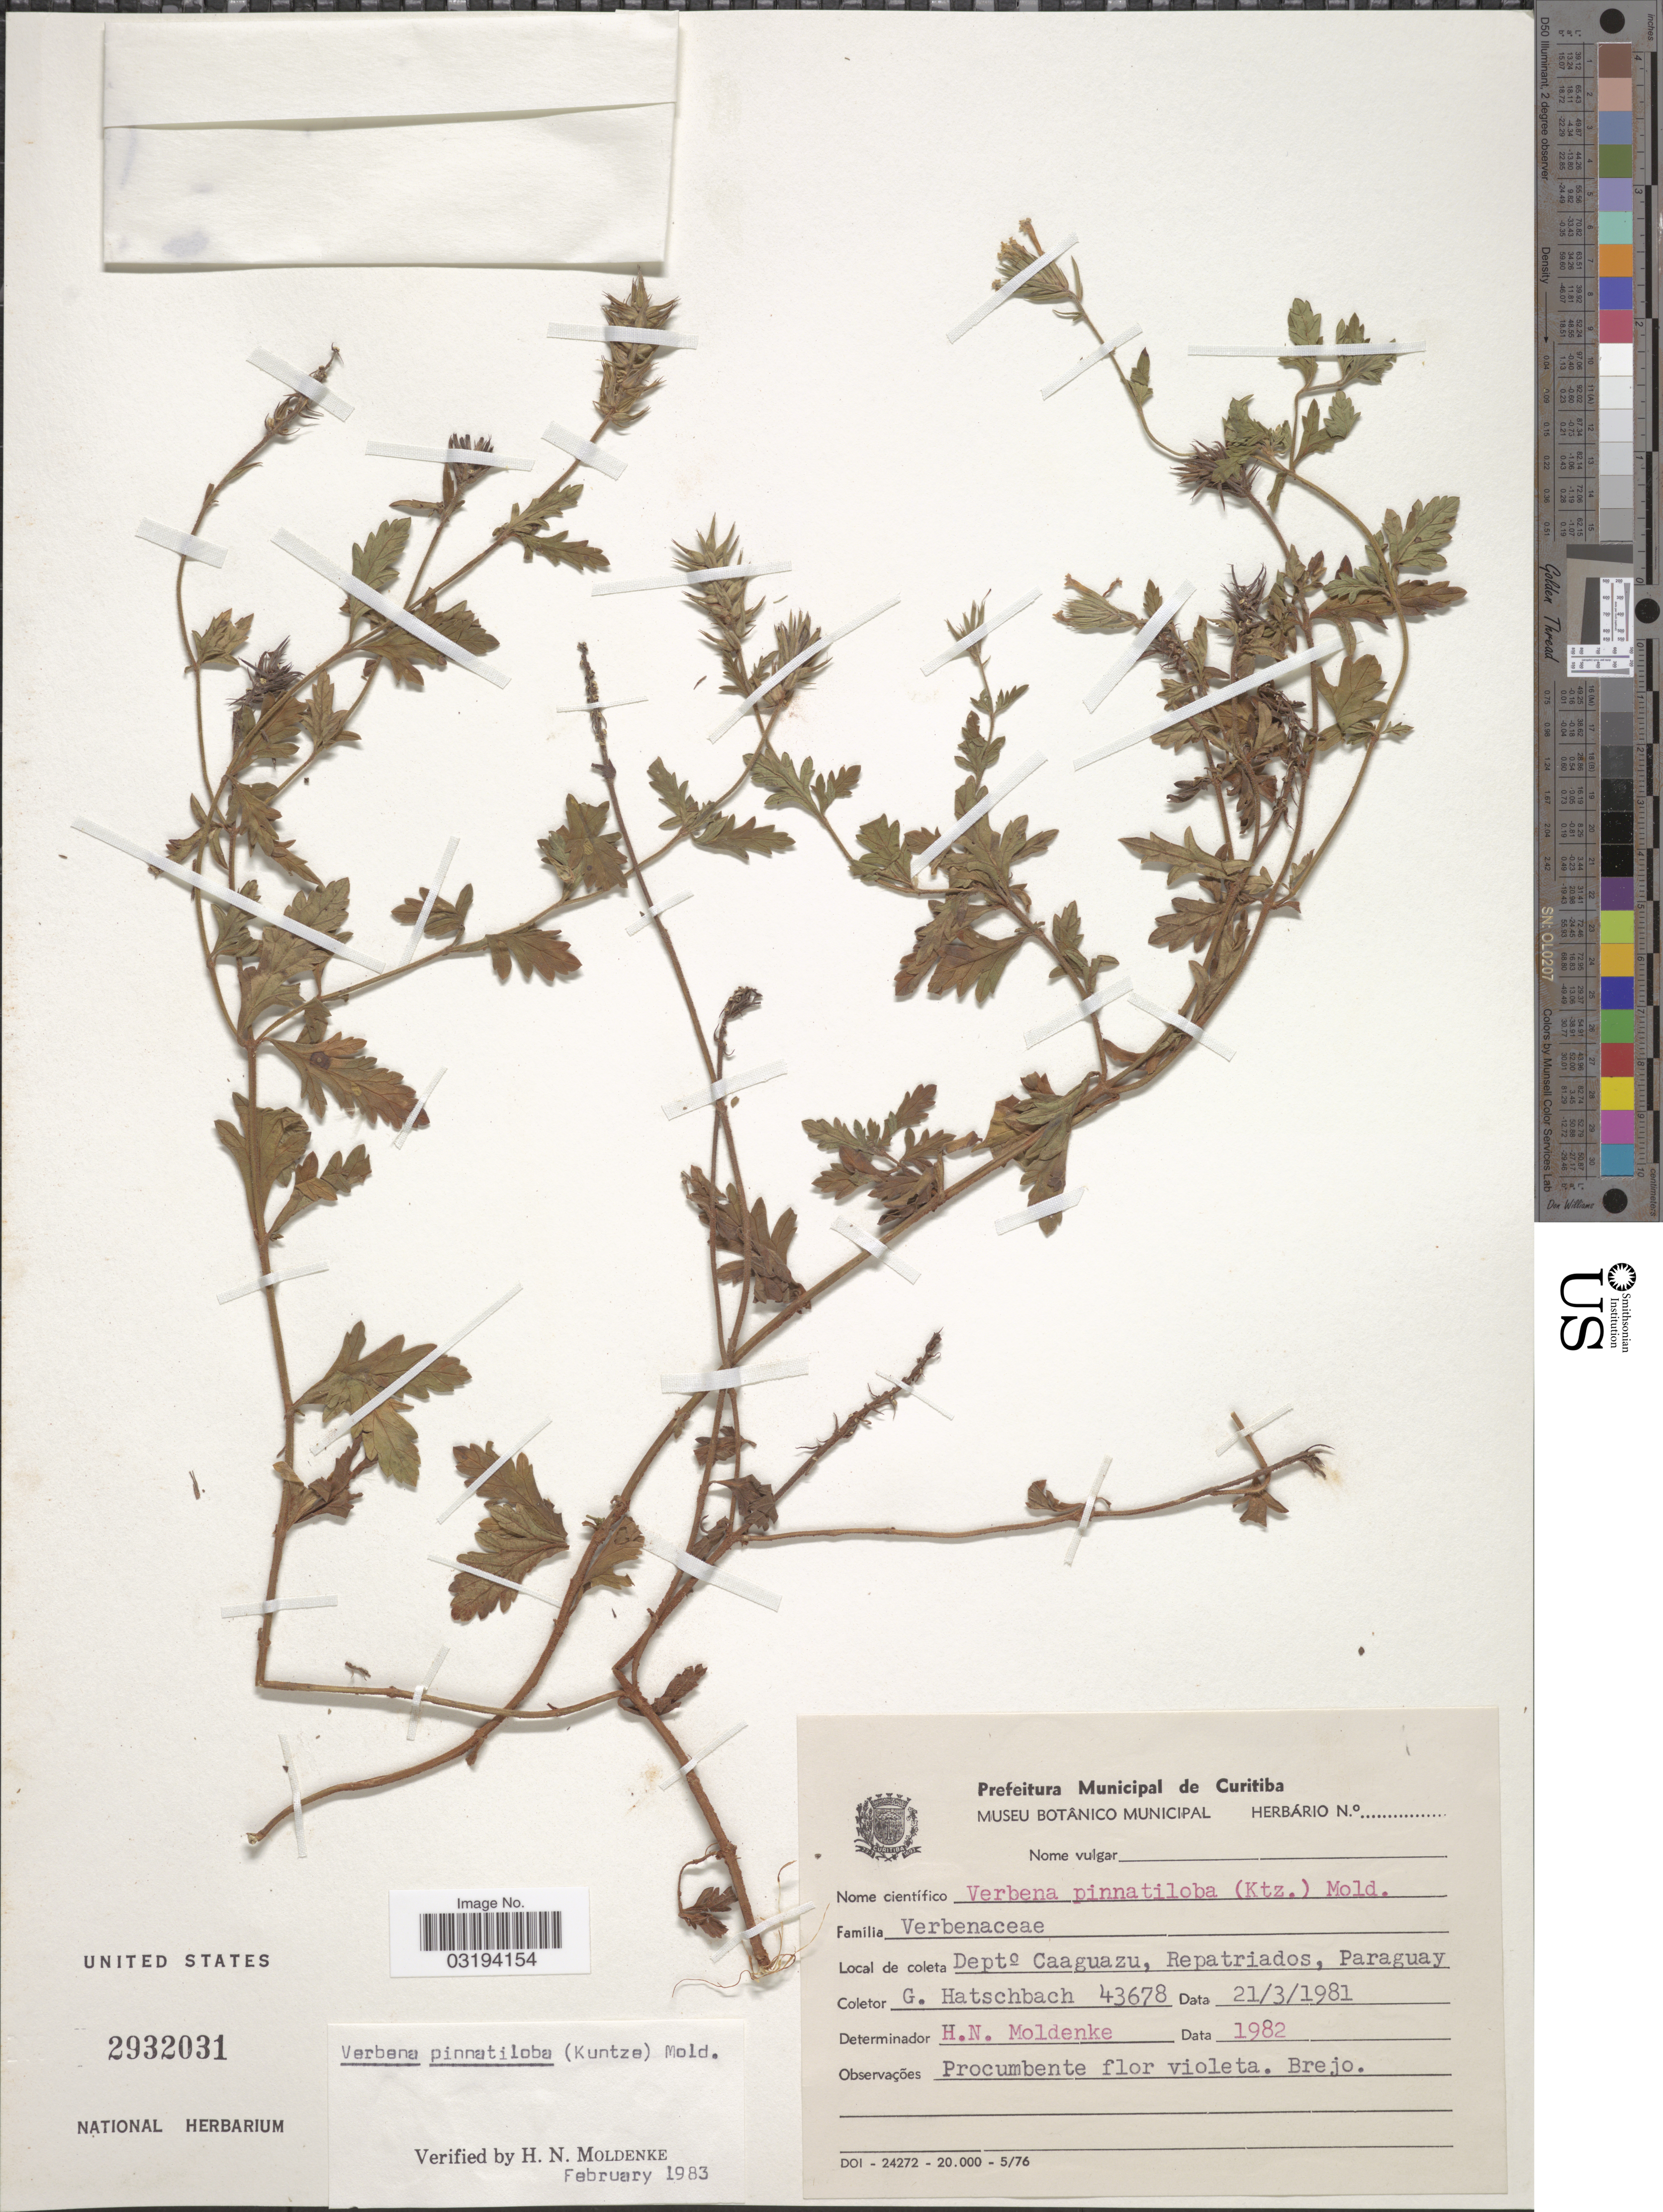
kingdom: Plantae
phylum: Tracheophyta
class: Magnoliopsida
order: Lamiales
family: Verbenaceae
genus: Verbena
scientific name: Verbena pinnatiloba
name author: (Kuntze) Moldenke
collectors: G. Hatschbach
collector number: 43678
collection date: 1981-03-21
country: Paraguay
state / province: Caaguazu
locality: Depto Caaguazu, Repatriados.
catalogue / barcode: US 2932031